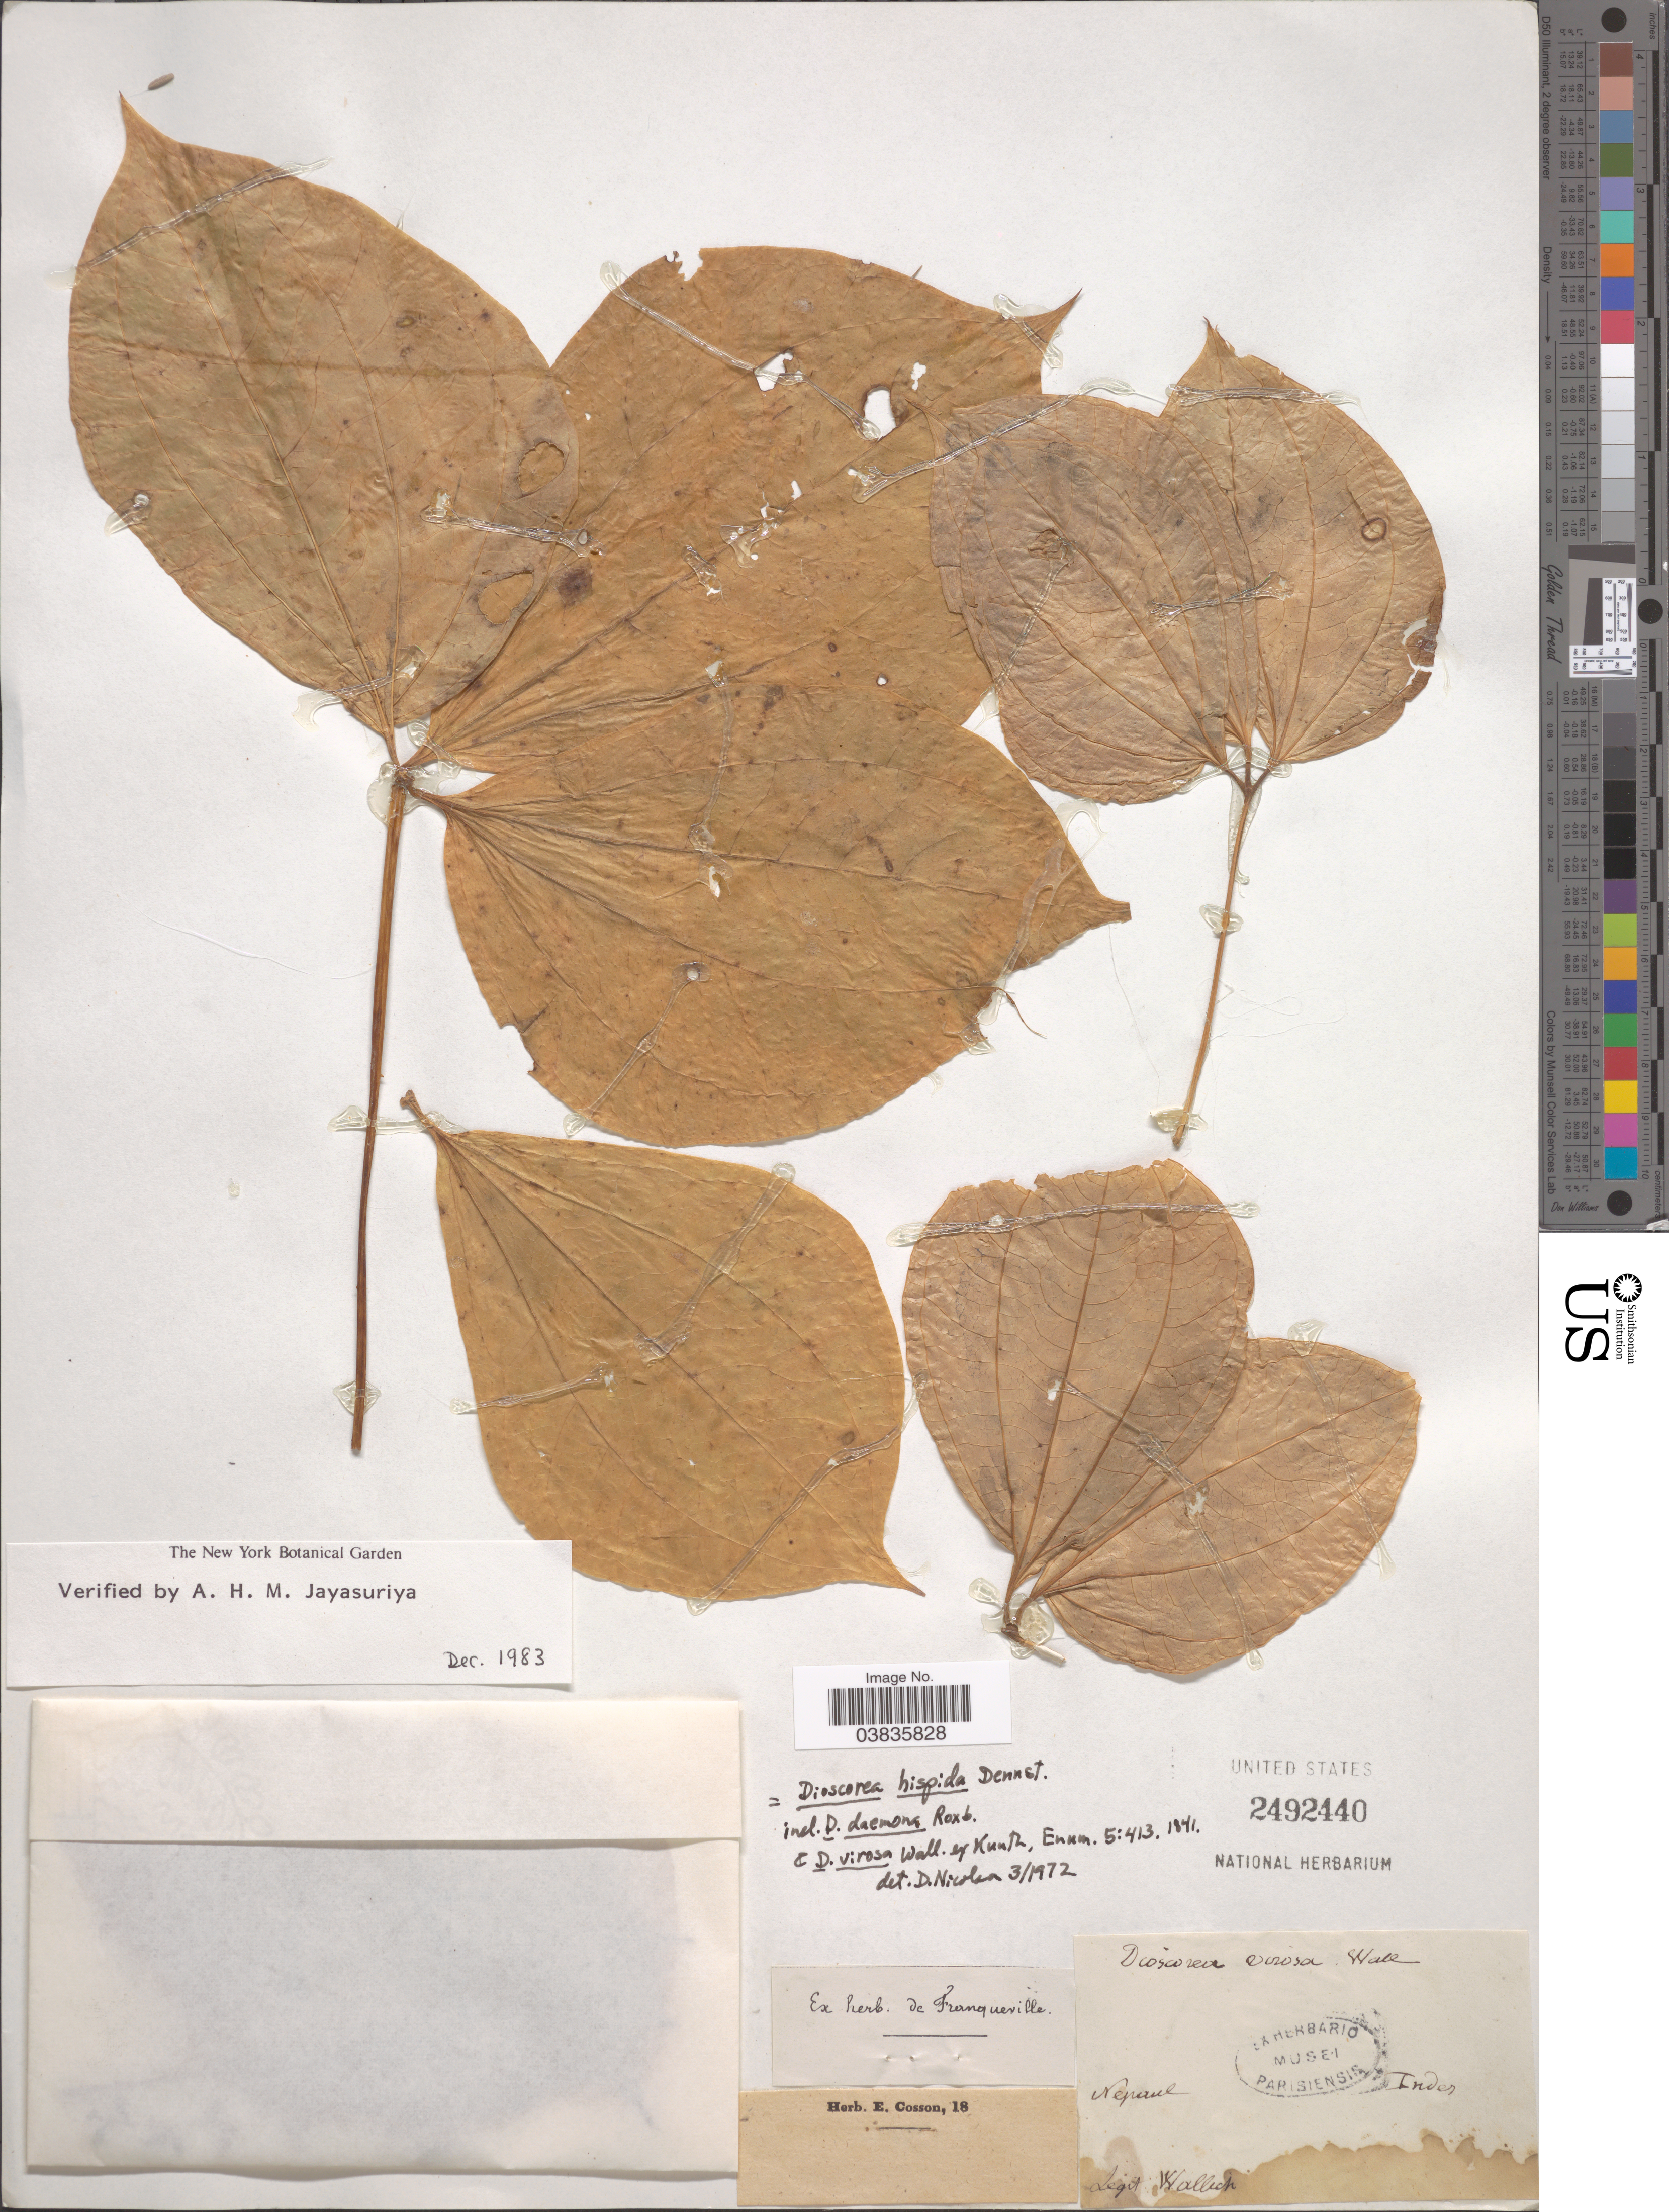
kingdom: Plantae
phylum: Tracheophyta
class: Liliopsida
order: Dioscoreales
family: Dioscoreaceae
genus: Dioscorea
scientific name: Dioscorea hispida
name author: Dennst.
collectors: -- Wallich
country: Nepal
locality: Nepaul, Indes.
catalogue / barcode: US 2492440